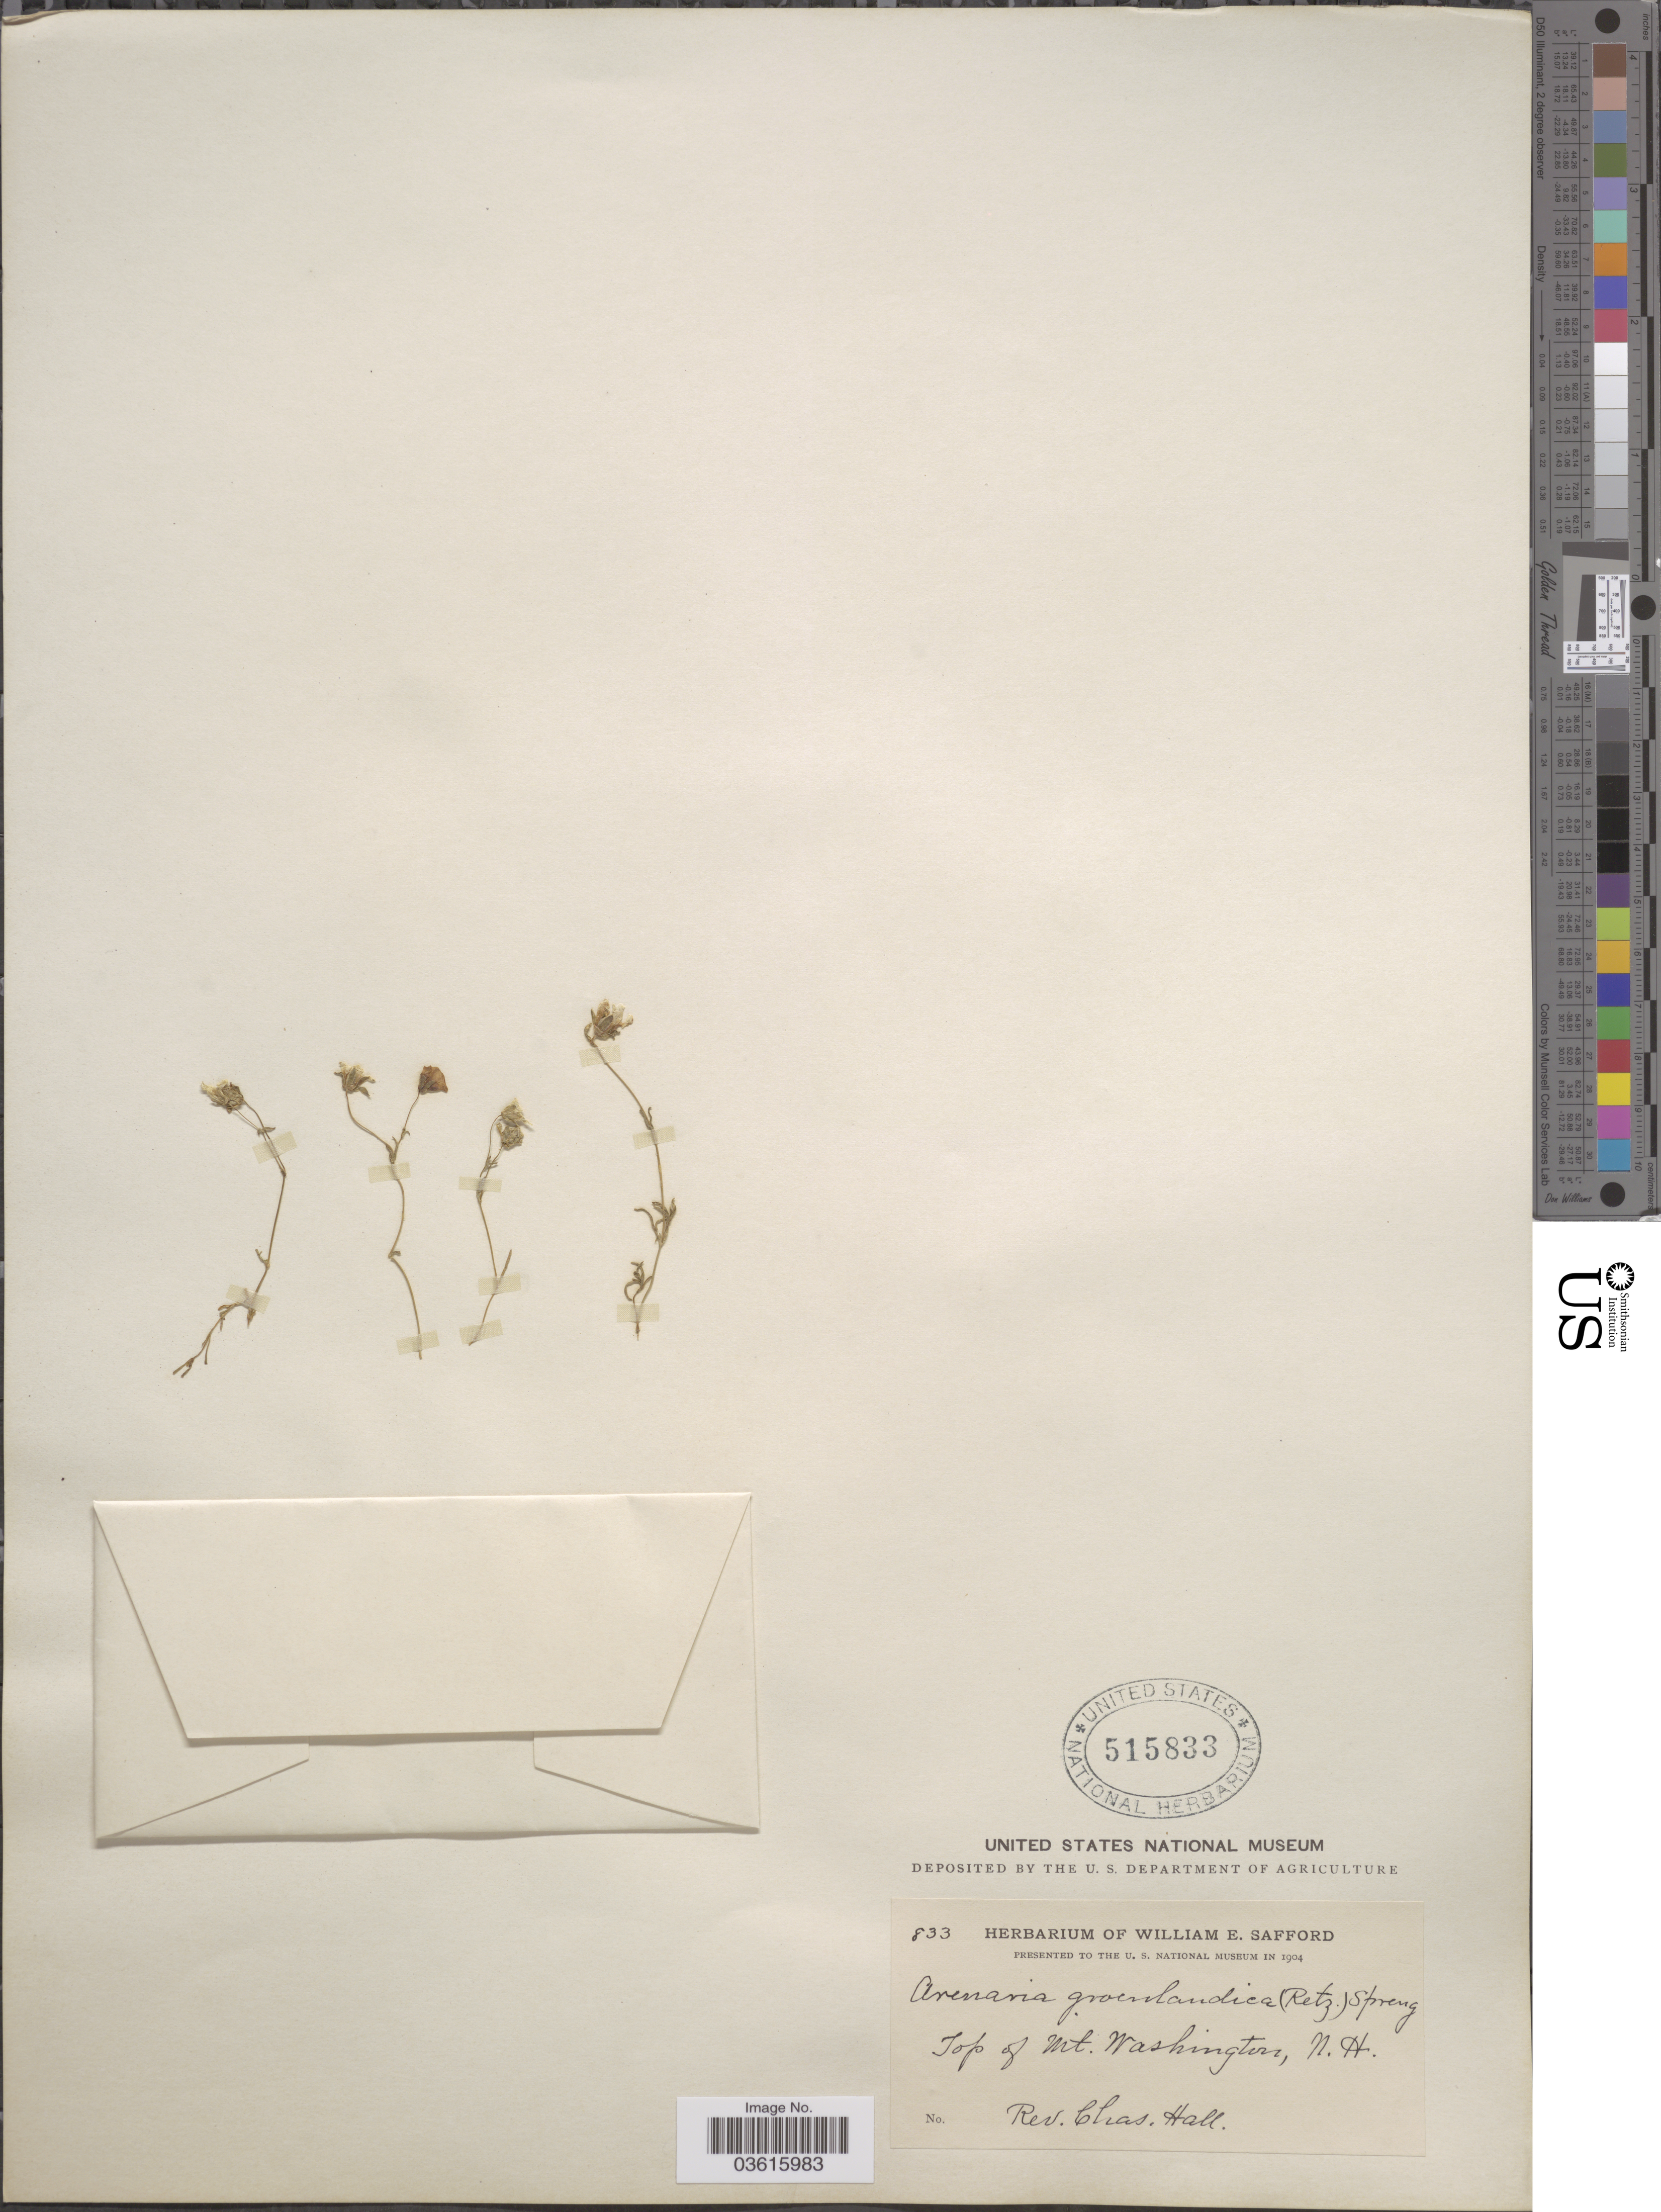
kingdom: Plantae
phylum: Tracheophyta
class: Magnoliopsida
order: Caryophyllales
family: Caryophyllaceae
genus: Minuartia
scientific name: Minuartia groenlandica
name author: (Retz.) Ostenf.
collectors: C. Hall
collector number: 833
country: United States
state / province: New Hampshire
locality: Top of Mt. Washington.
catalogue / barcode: US 515833